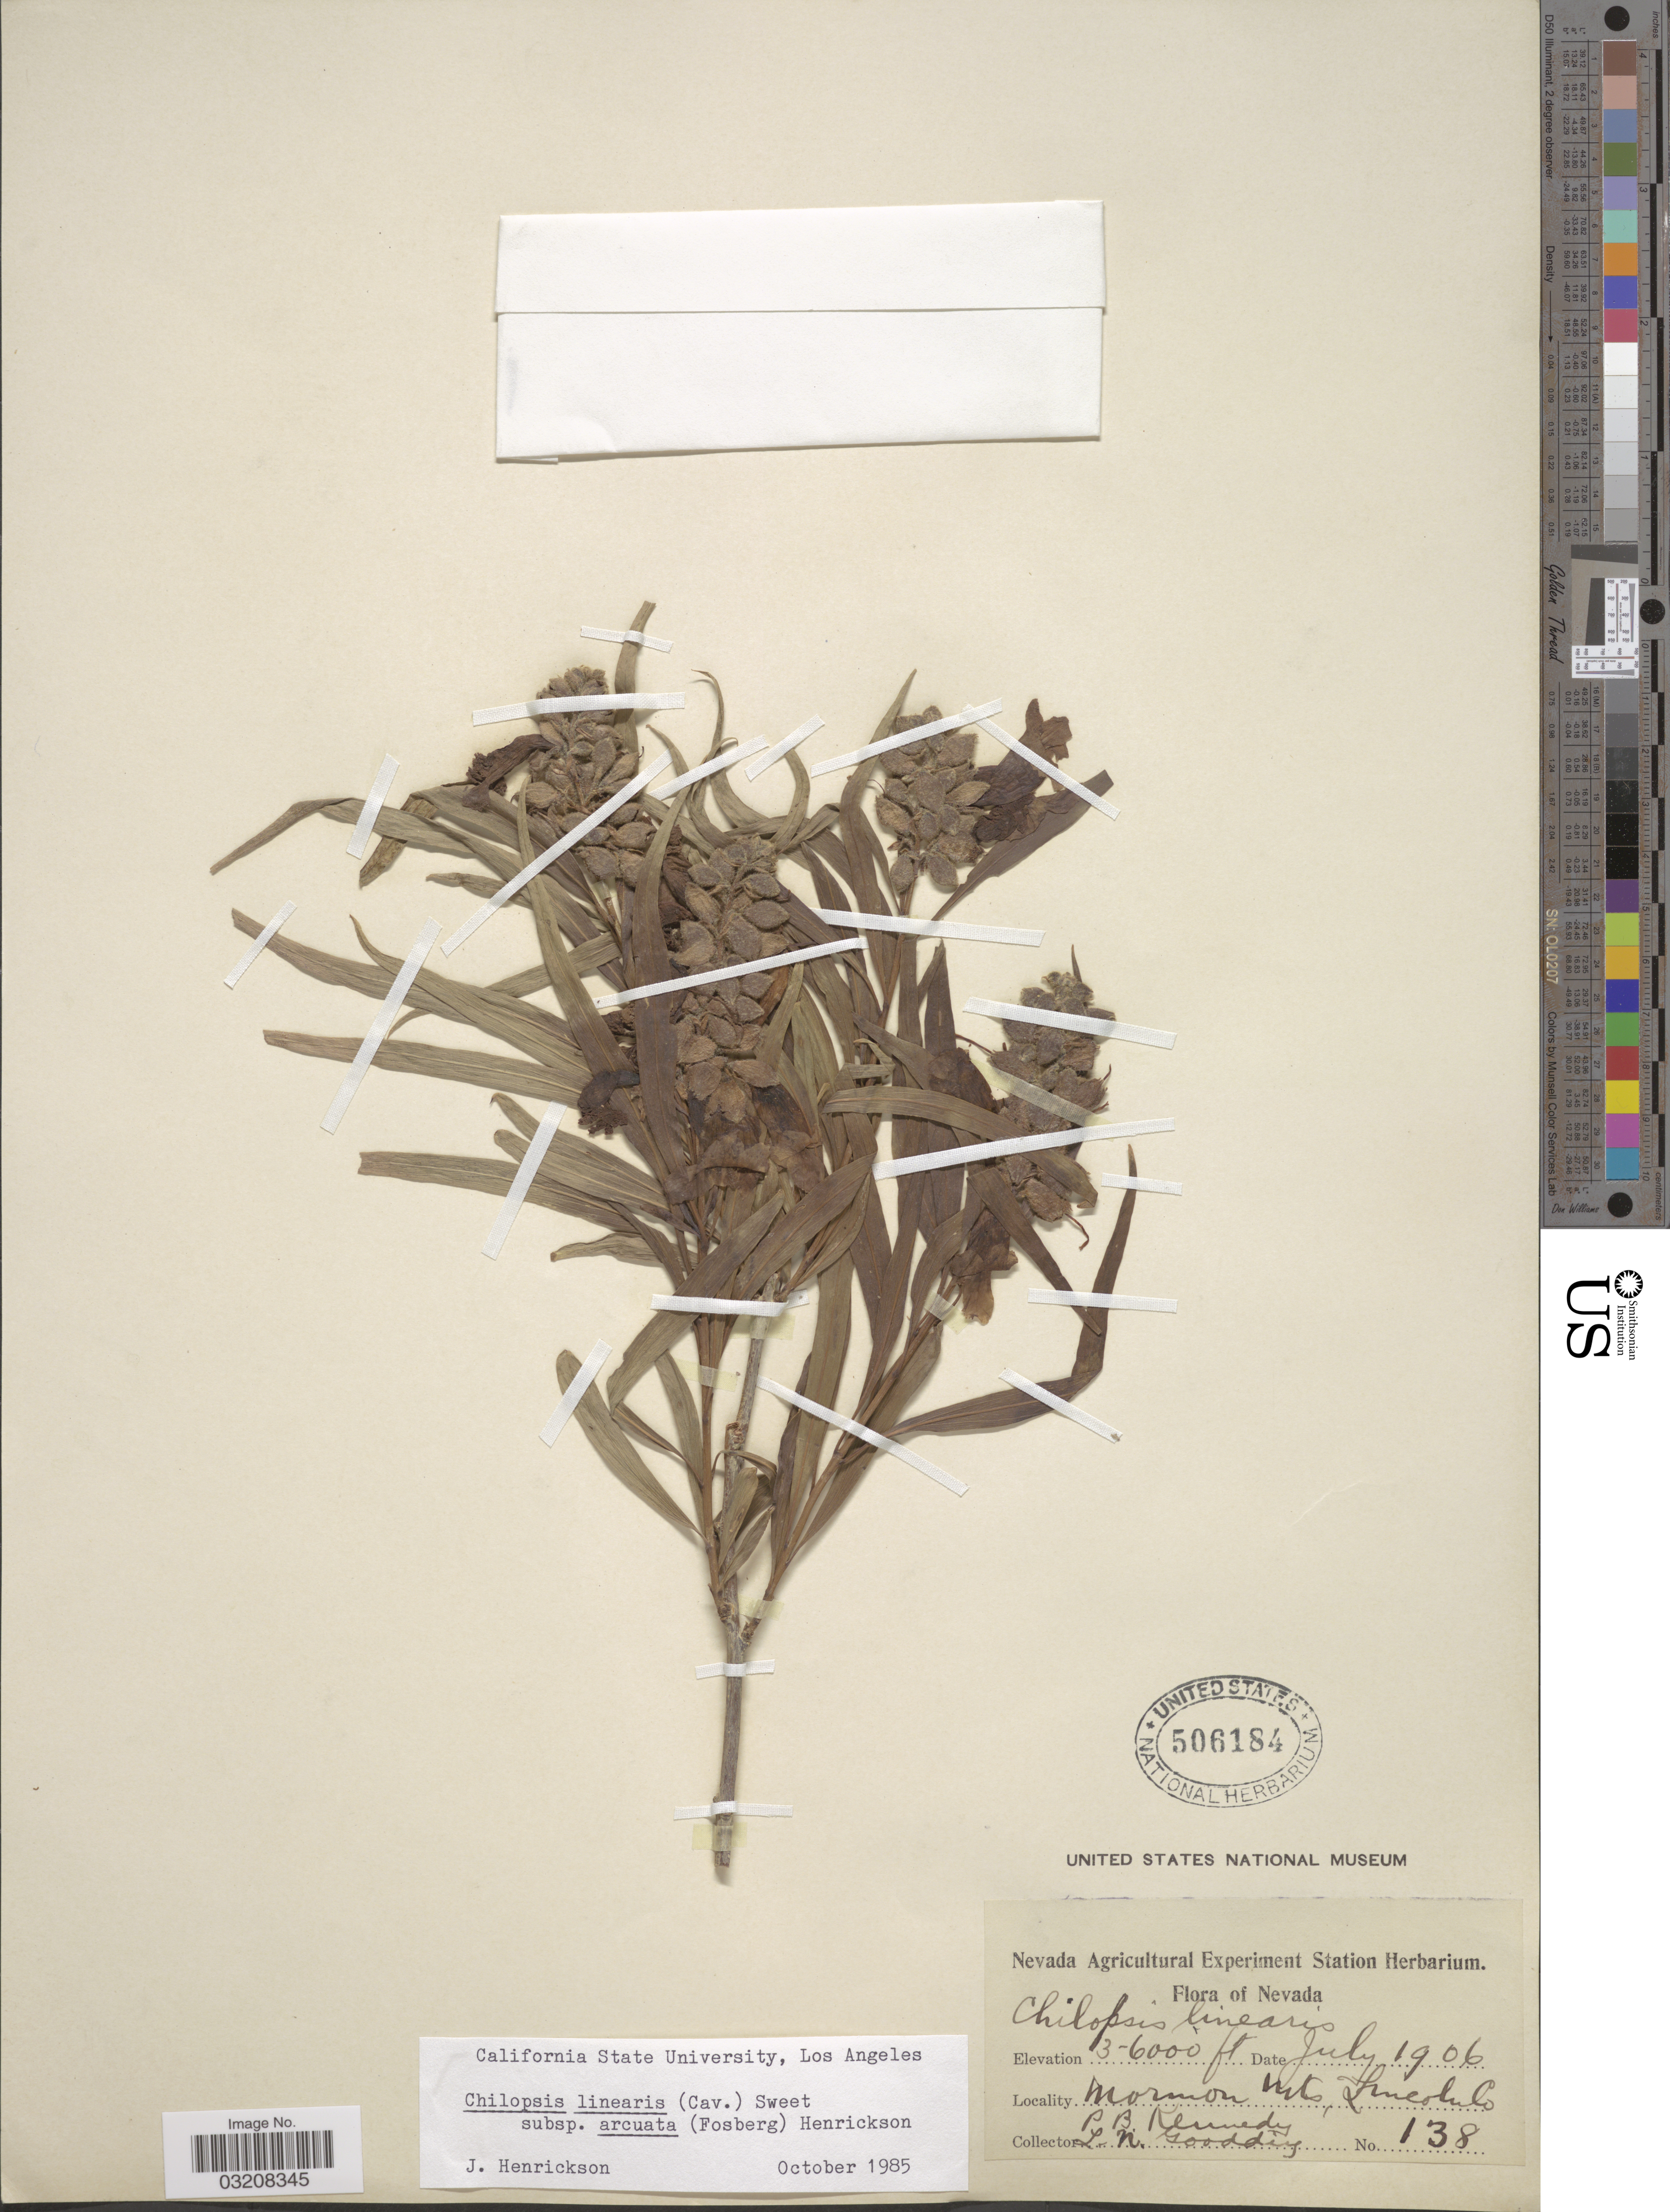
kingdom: Plantae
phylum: Tracheophyta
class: Magnoliopsida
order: Lamiales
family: Bignoniaceae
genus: Chilopsis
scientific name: Chilopsis linearis subsp. arcuata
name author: (Fosberg) Henrickson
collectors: P. B. Kennedy & L. N. Goodding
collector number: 138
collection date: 1906-07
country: United States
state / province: Nevada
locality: Mormon Mts., Lincoln Co.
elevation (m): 914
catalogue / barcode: US 506184